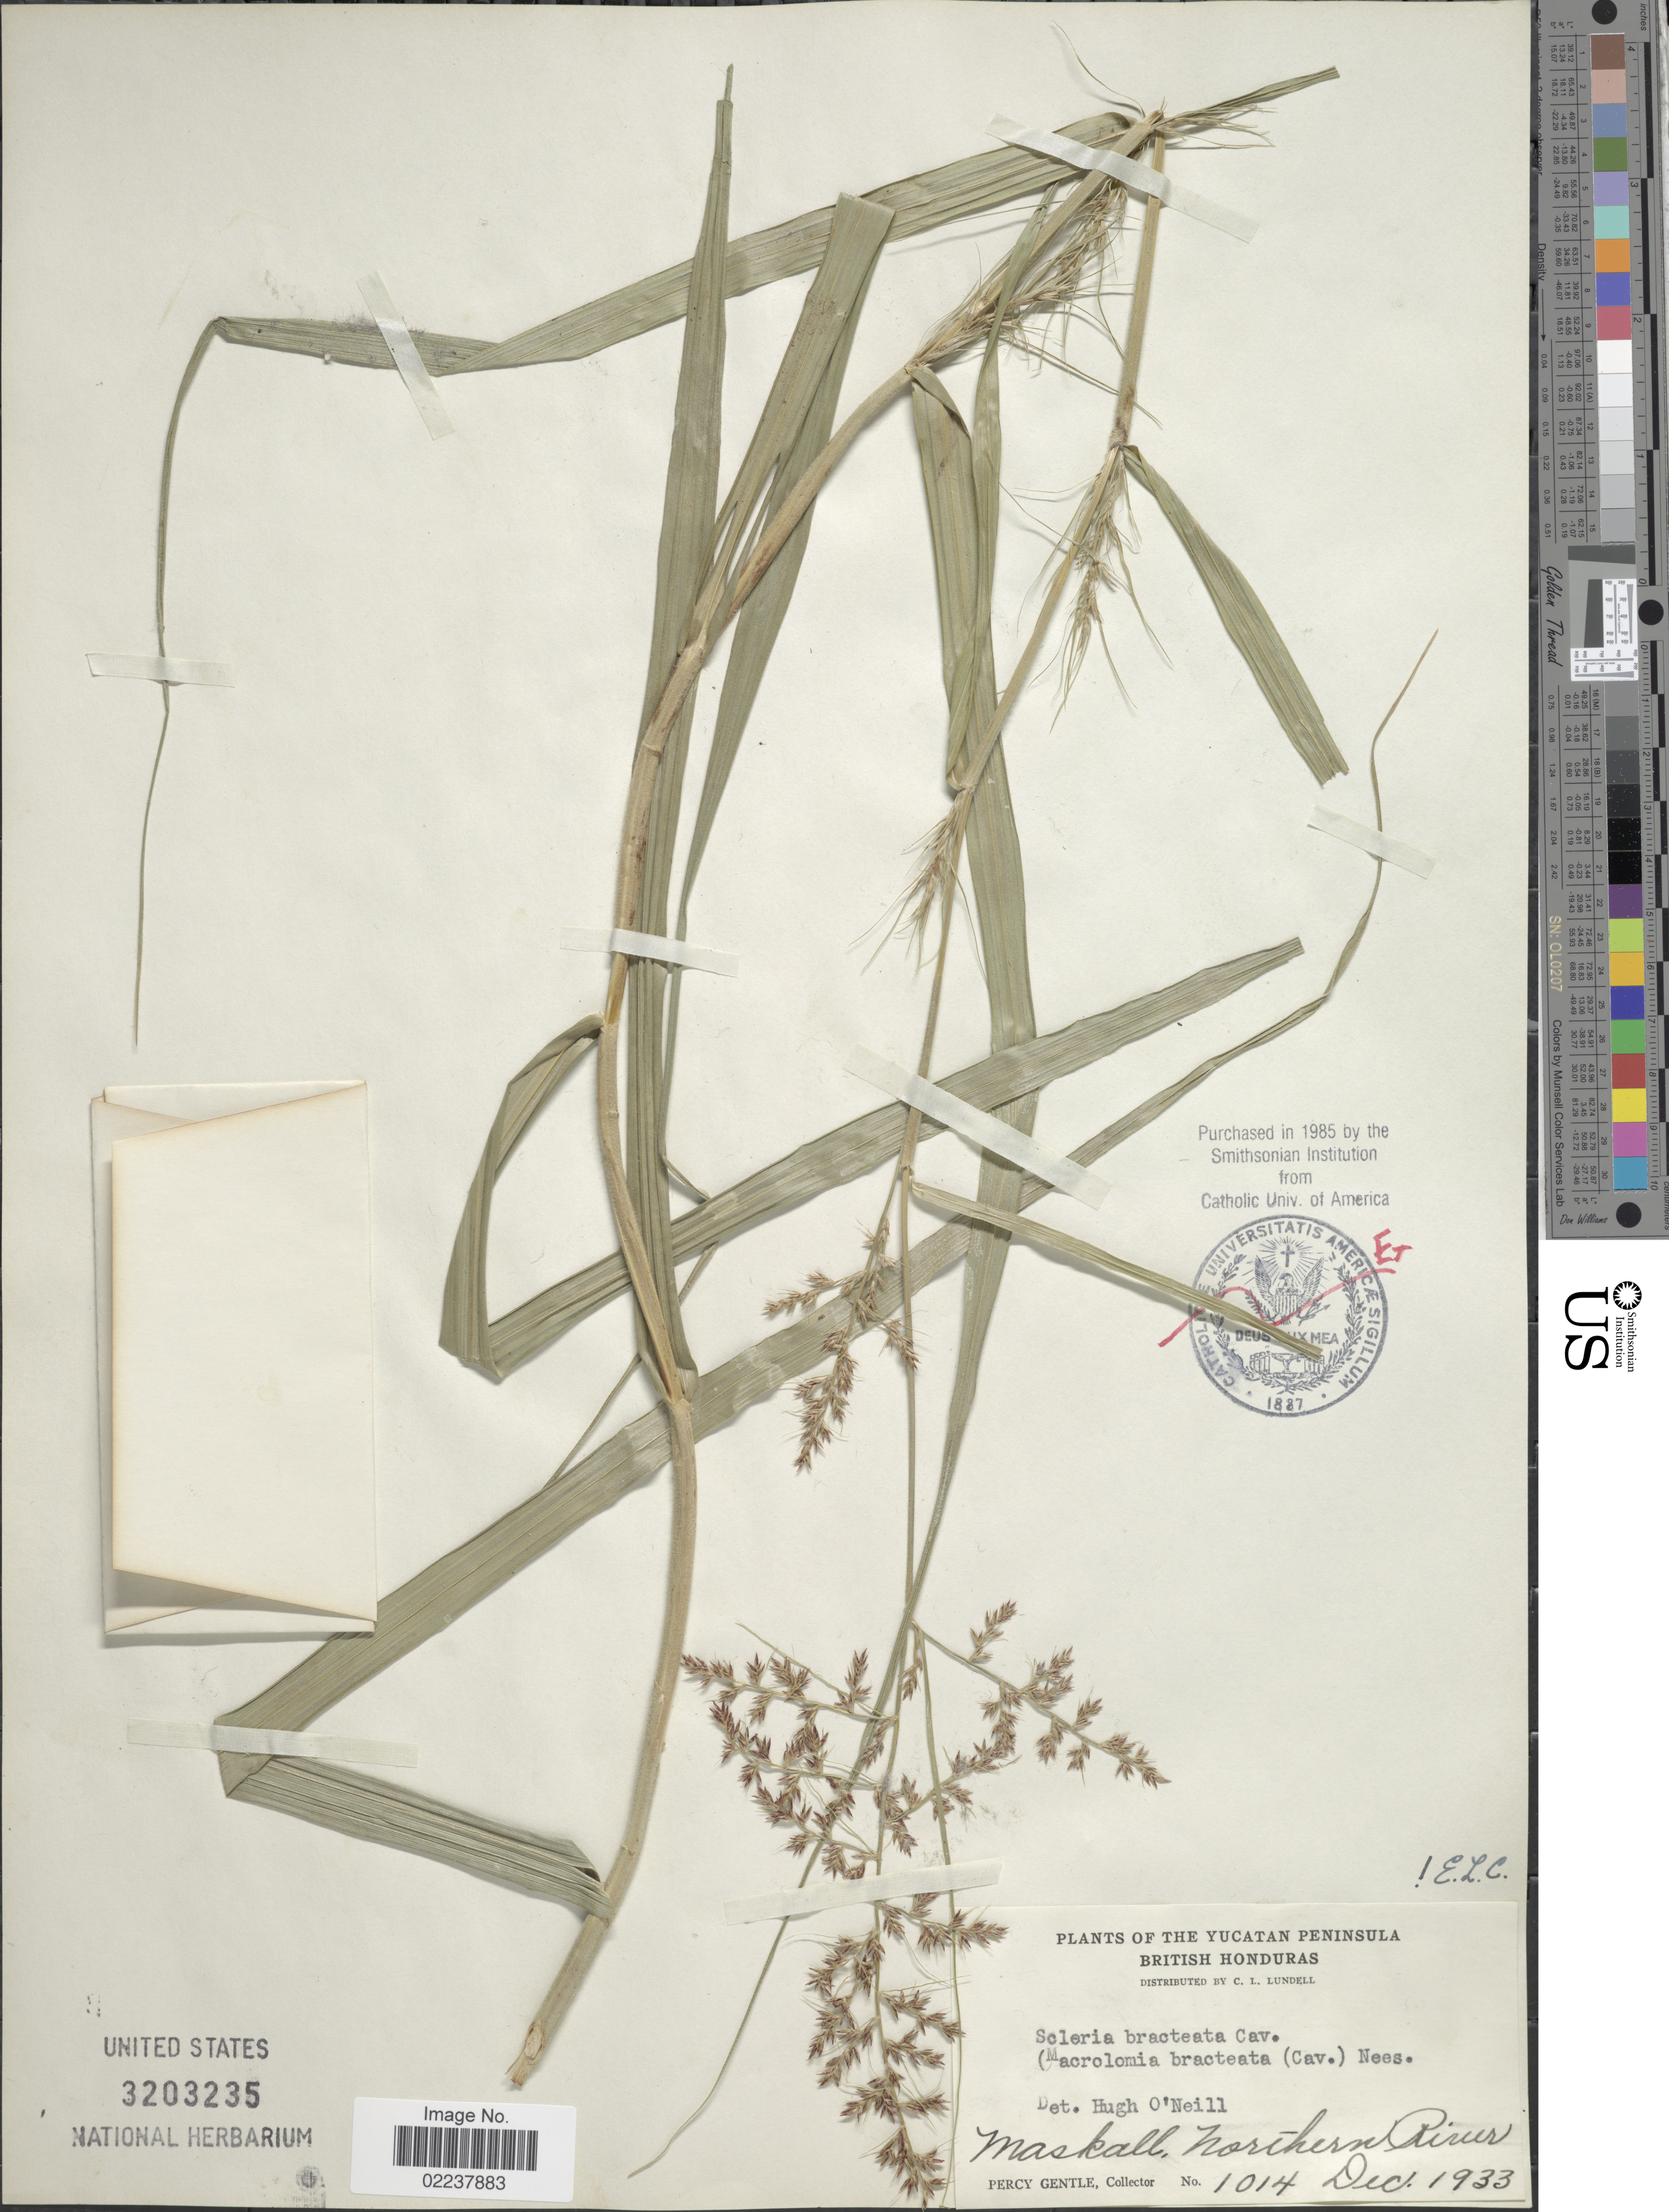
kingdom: Plantae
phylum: Tracheophyta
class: Liliopsida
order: Poales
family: Cyperaceae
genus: Scleria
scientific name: Scleria bracteata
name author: Cav.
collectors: P. H. Gentle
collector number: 1014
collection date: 1933-12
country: Belize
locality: Yucatan Peninsula, British Honduras, Maskall, Northern River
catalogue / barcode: US 3203235